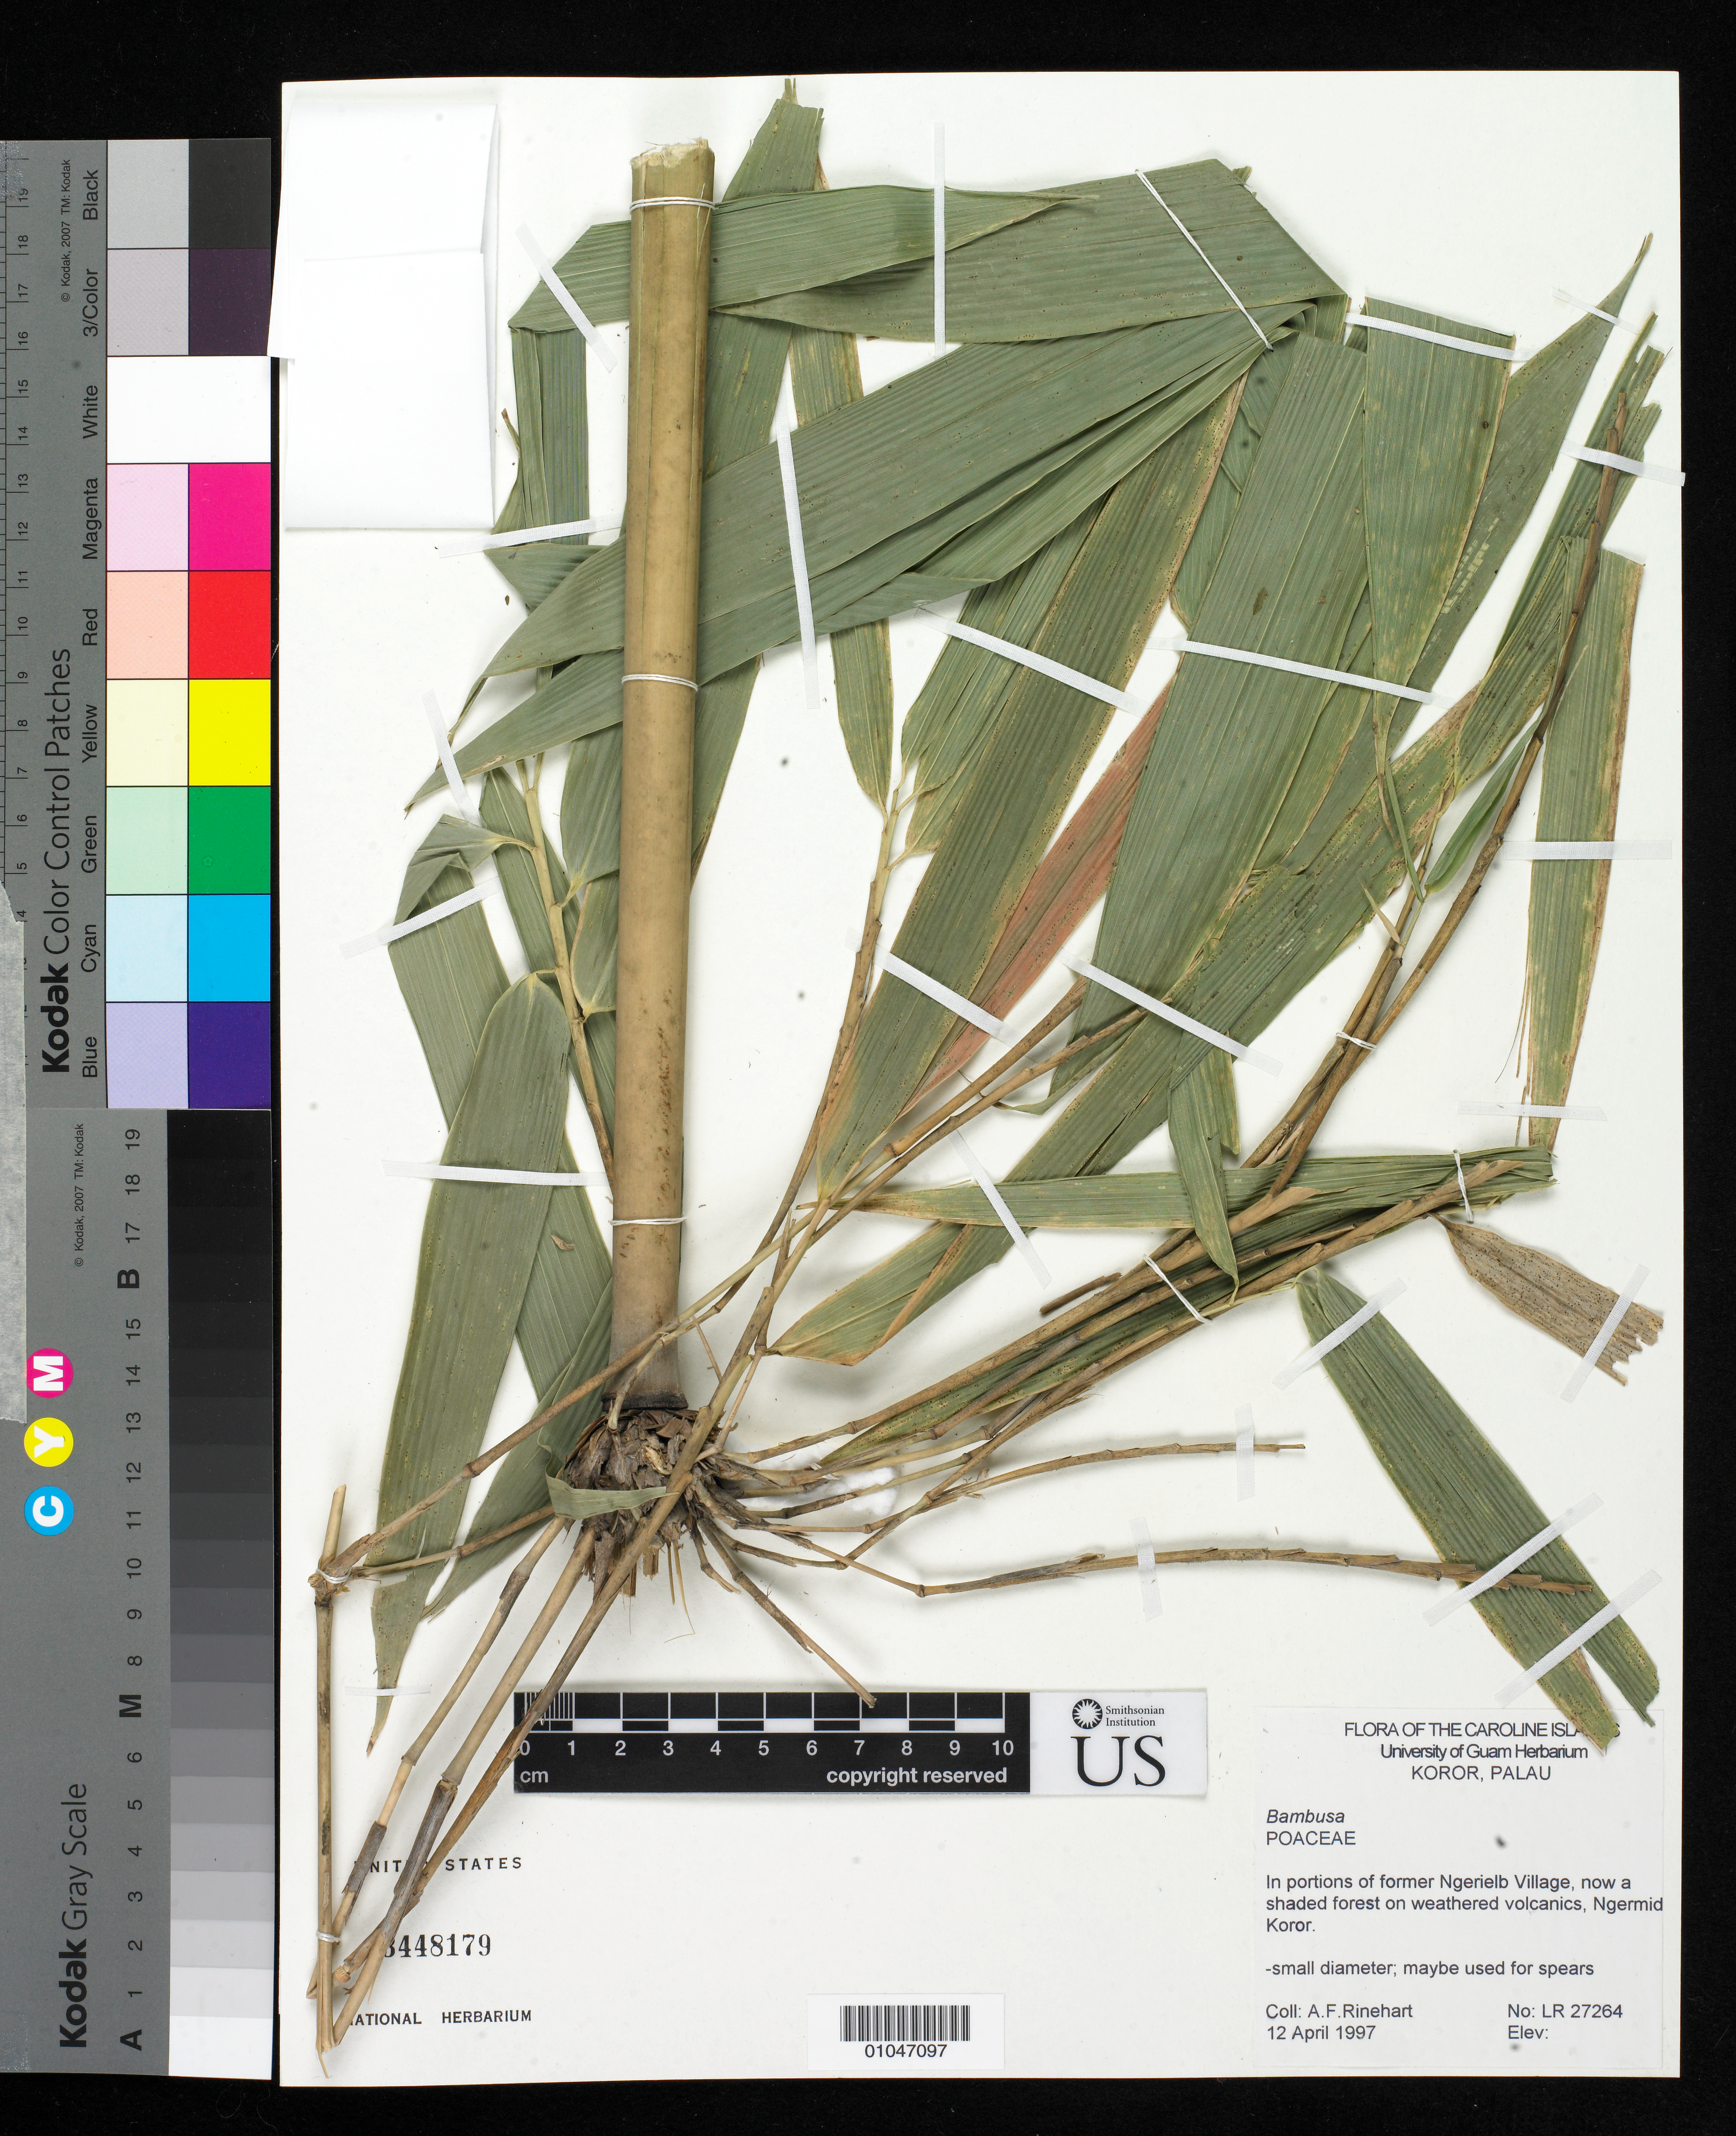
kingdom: Plantae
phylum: Tracheophyta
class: Liliopsida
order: Poales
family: Poaceae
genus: Bambusa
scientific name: Bambusa sp.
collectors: A. Rinehart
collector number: LR 27264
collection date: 1997-04-12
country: Palau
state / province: Koror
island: Oreor [Koror]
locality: In portions of former Ngerielb Village, now a shaded forest on weathered volcanics, Ngermid, Koror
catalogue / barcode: US 3448179